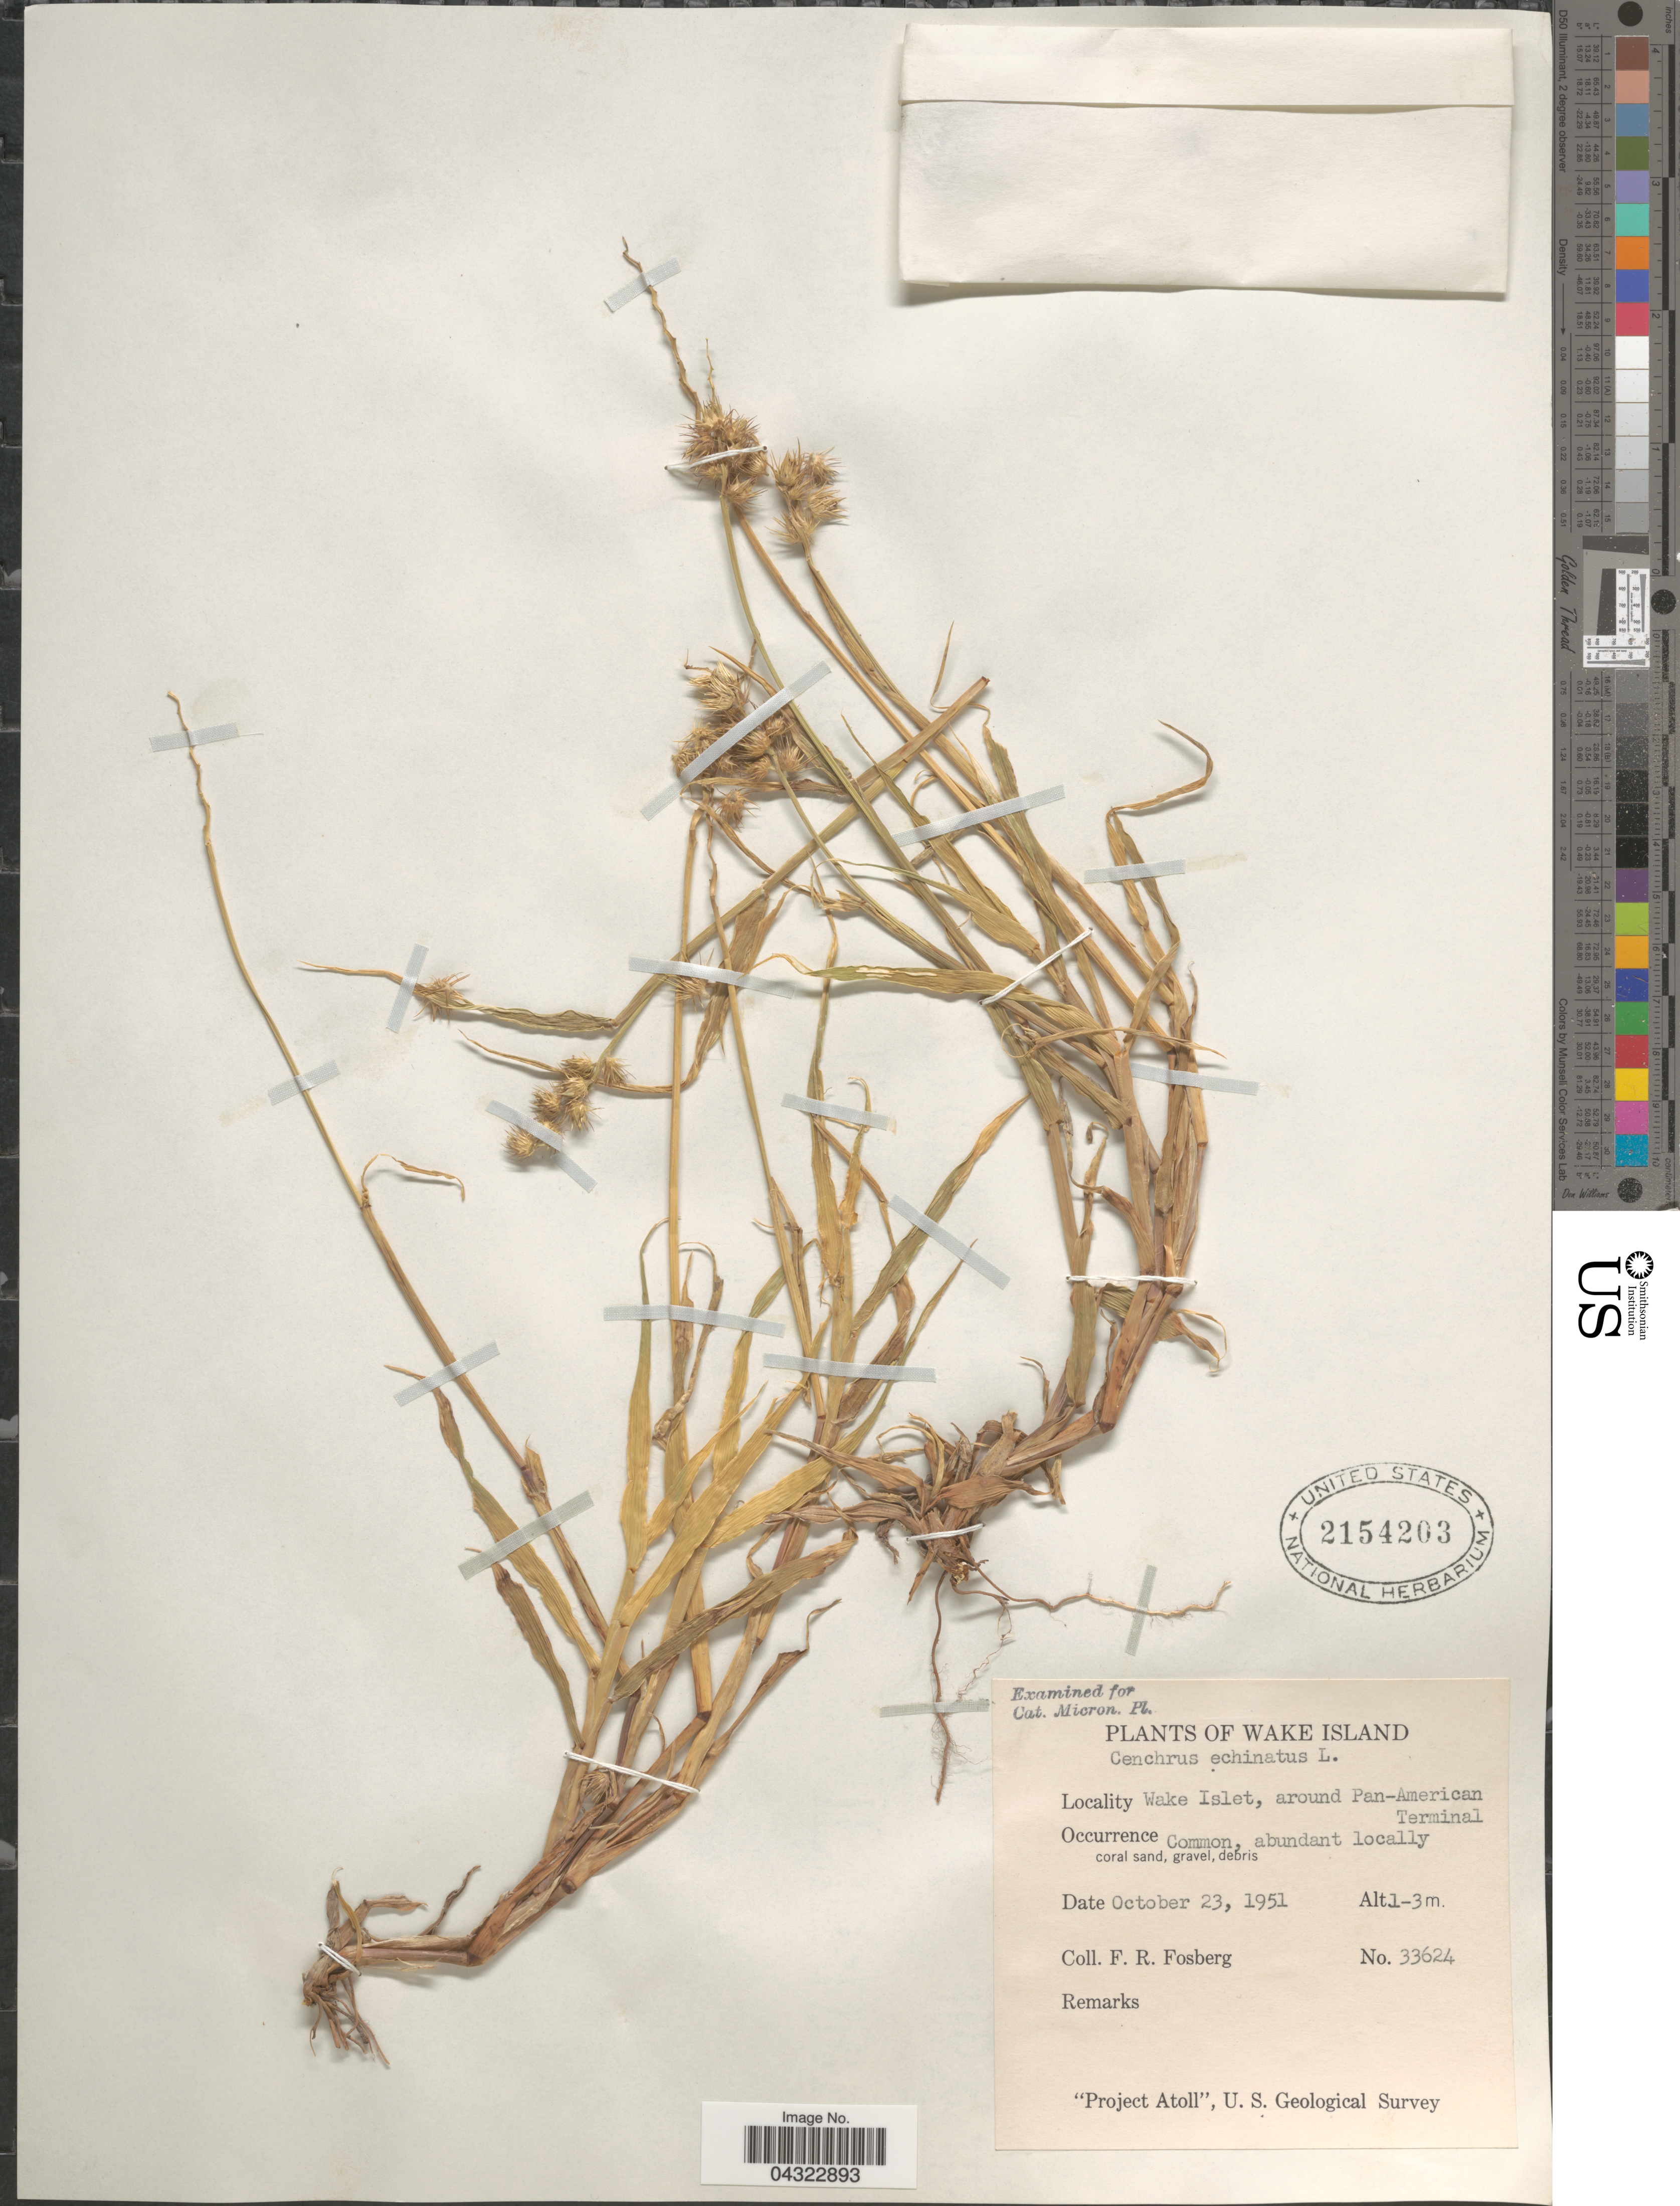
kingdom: Plantae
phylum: Tracheophyta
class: Liliopsida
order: Poales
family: Poaceae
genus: Cenchrus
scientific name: Cenchrus echinatus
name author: L.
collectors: F. R. Fosberg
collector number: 33624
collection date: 1951-10-23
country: U.S. Administered Pacific Islands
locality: Wake Island. Wake Islet, around Pan-American Terminal. Common, abundant locally. Project Atoll, U.S. Geological Survey.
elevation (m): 1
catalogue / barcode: US 2154203